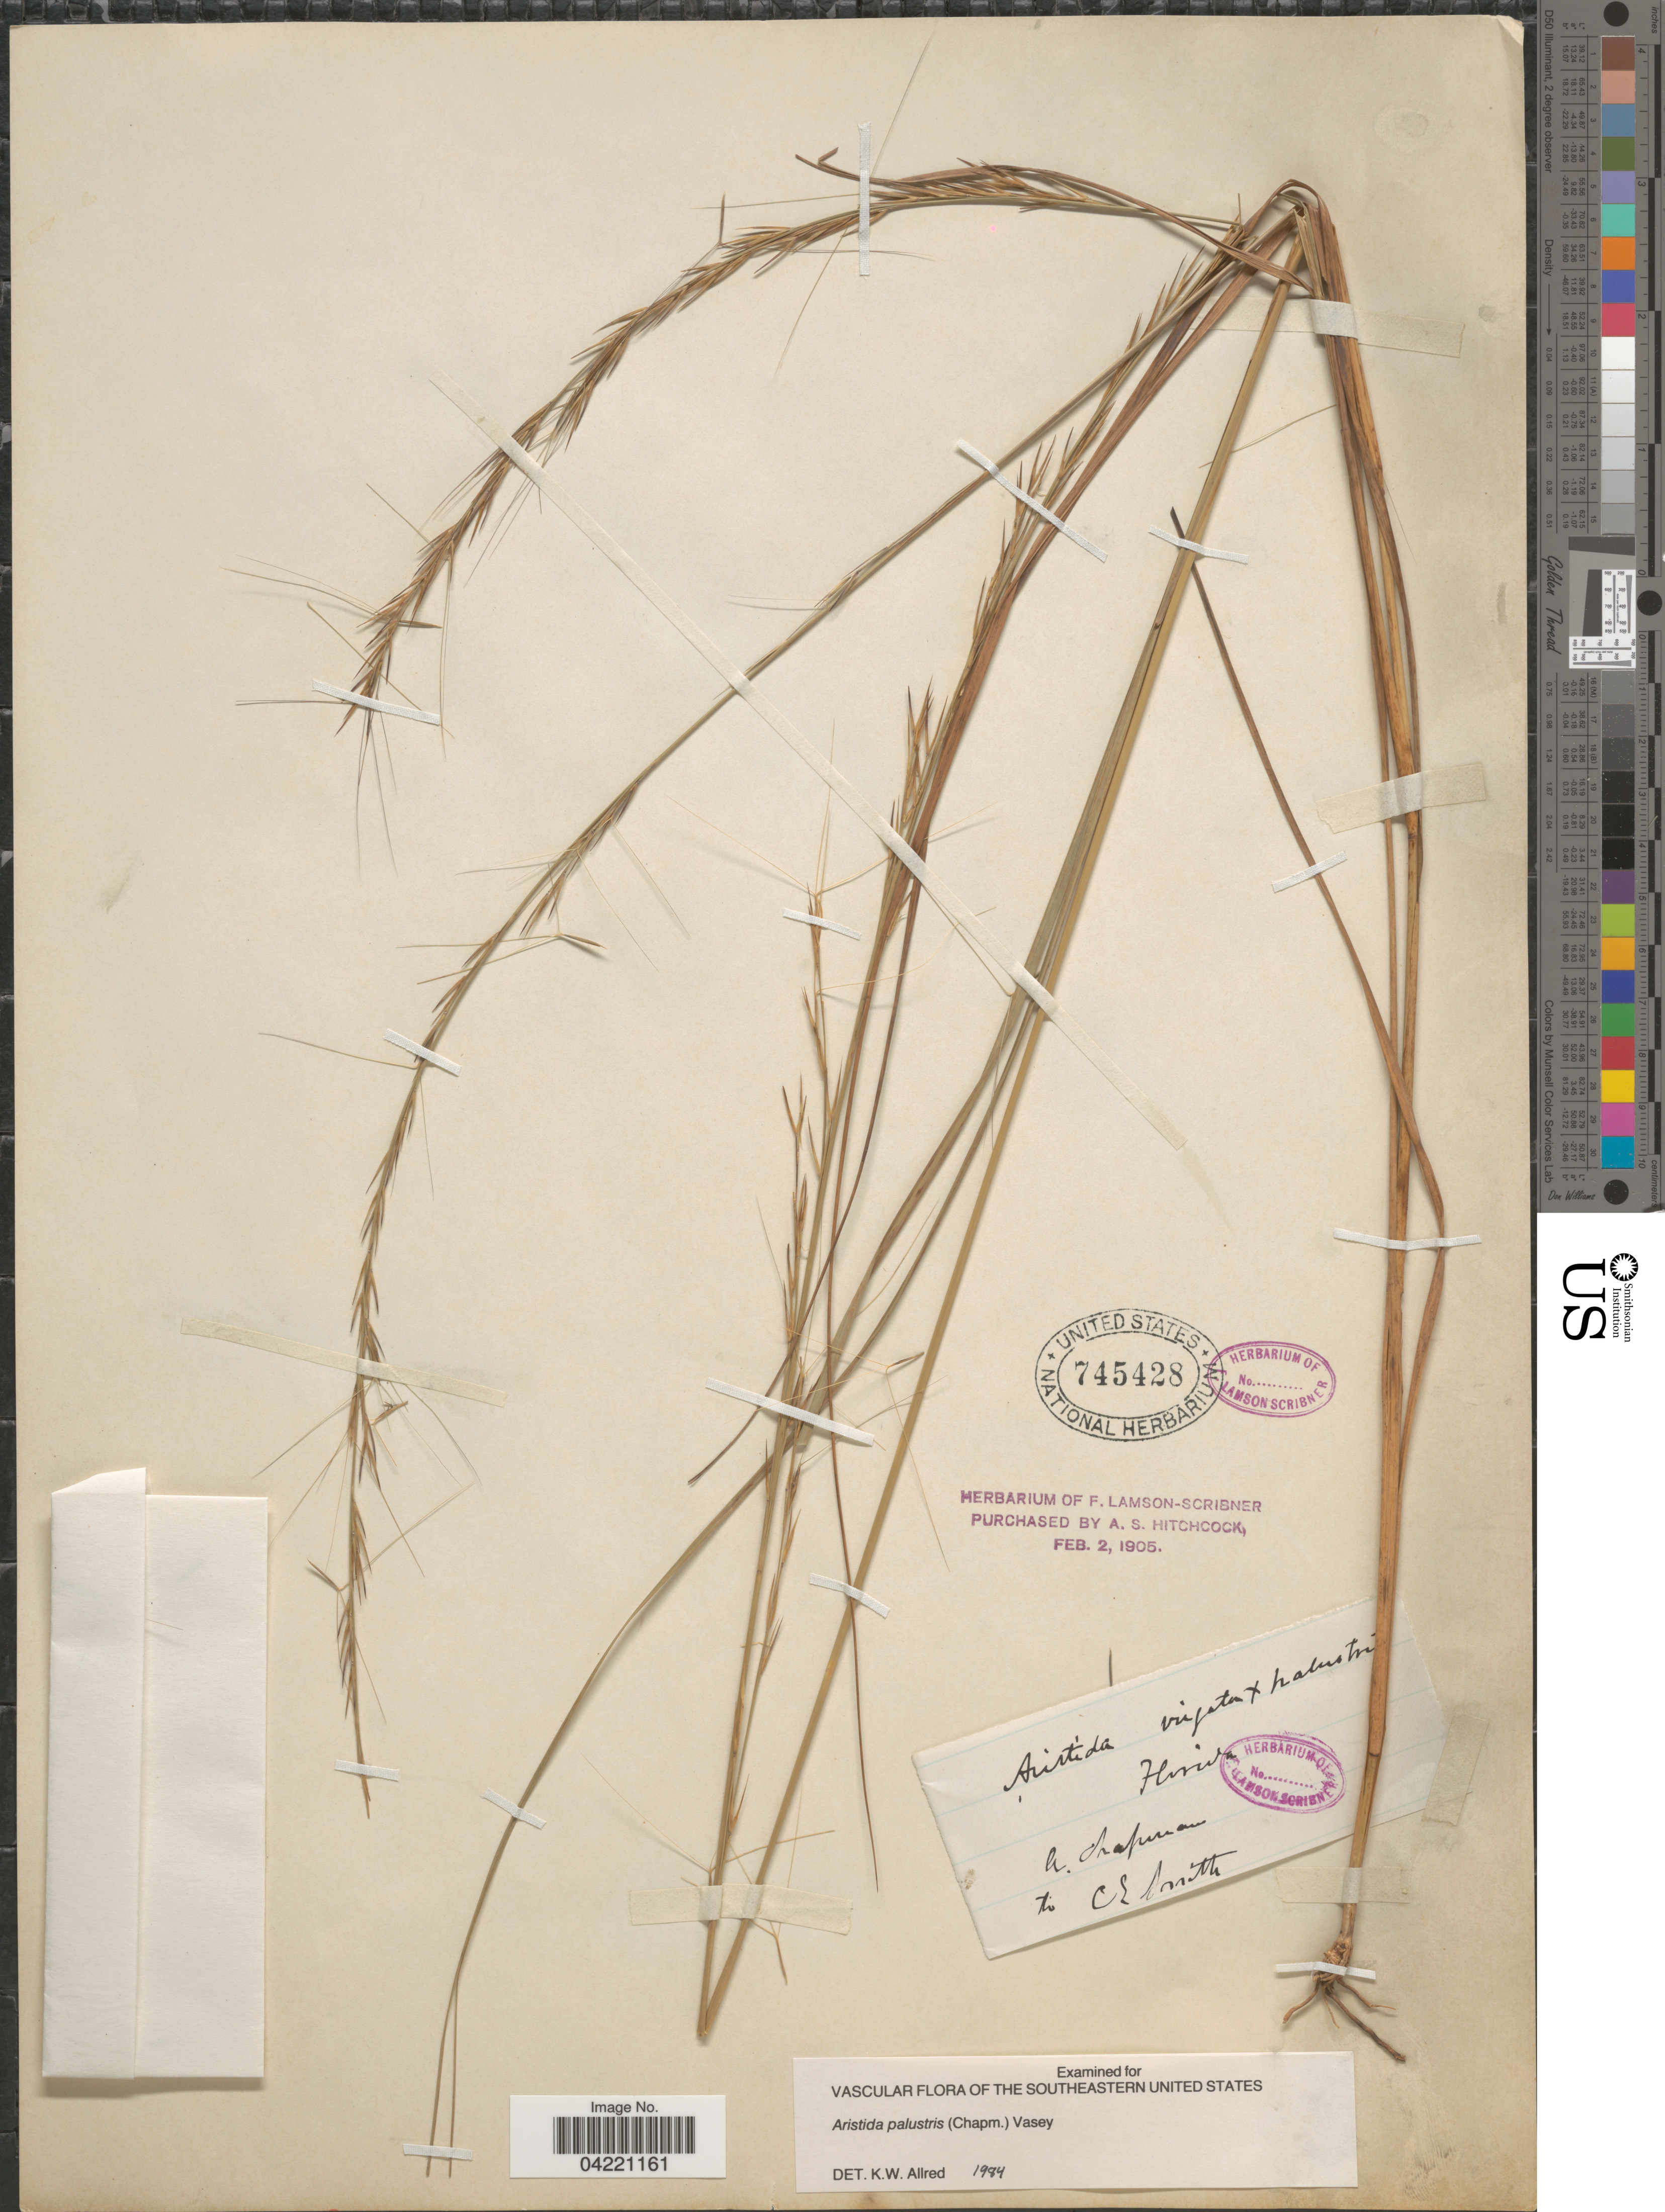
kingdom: Plantae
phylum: Tracheophyta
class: Liliopsida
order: Poales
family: Poaceae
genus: Aristida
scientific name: Aristida palustris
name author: (Chapm.) Vasey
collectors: A. Chapman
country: United States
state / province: Florida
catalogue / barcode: US 745428